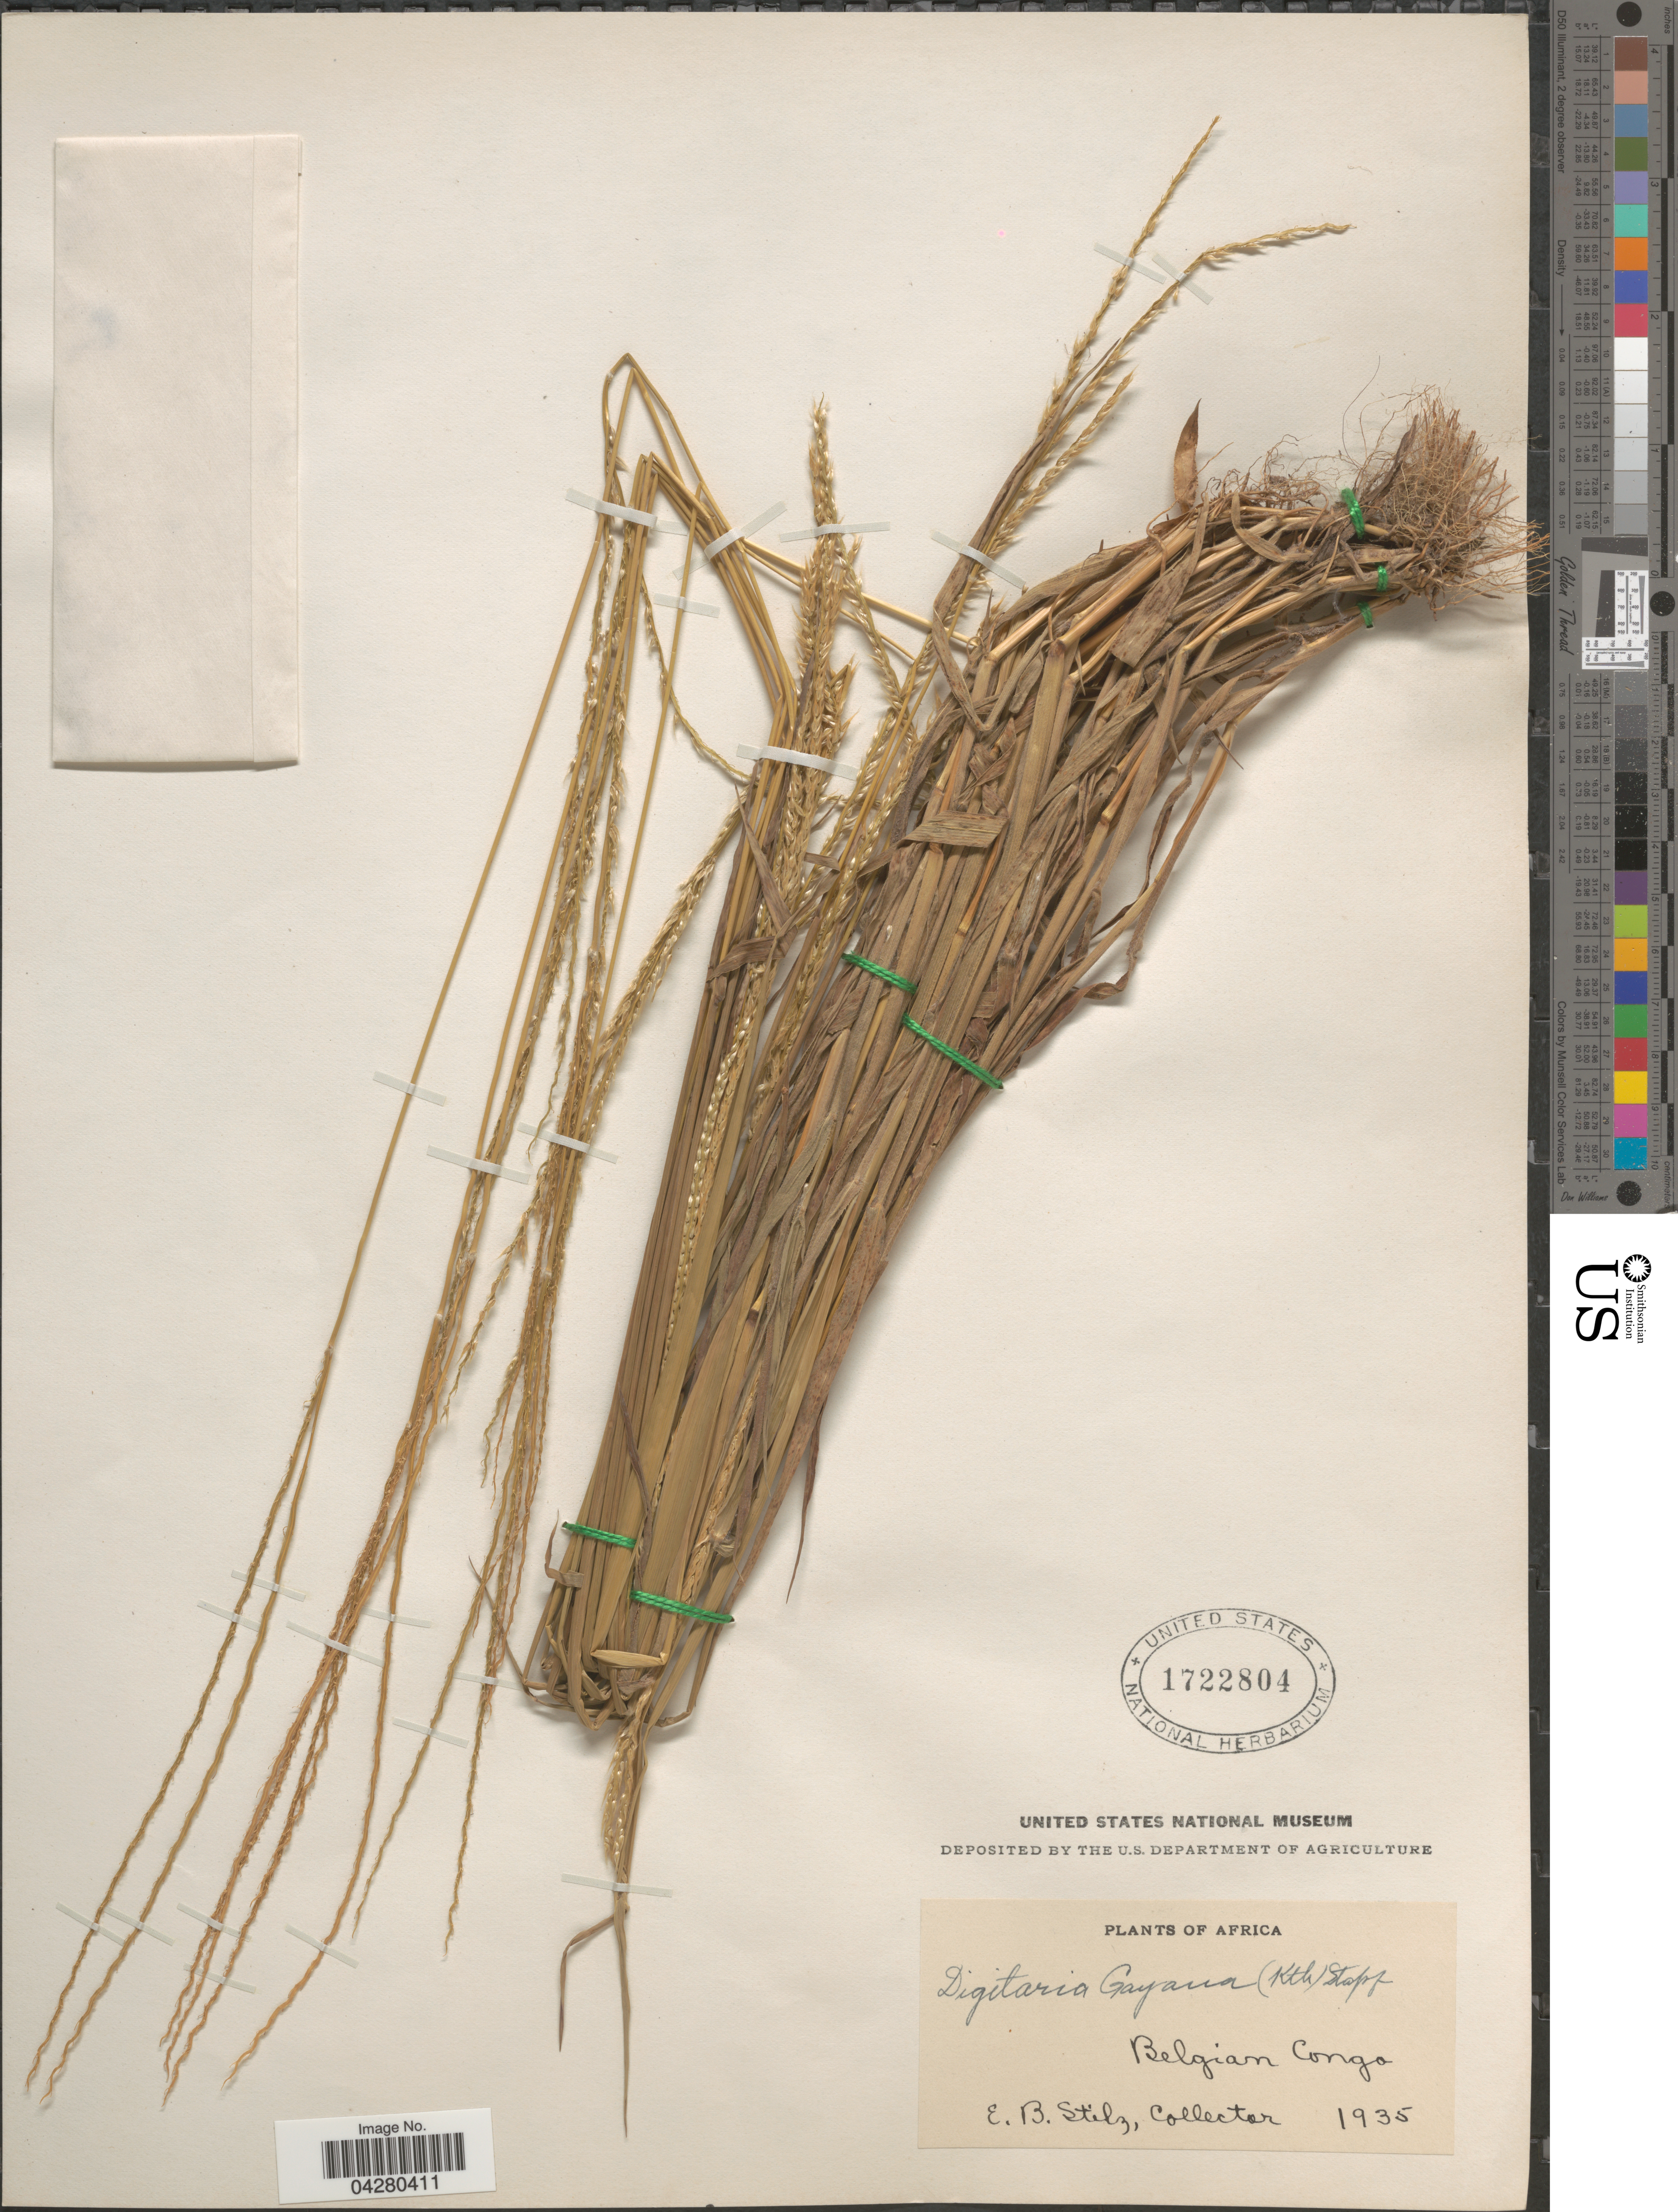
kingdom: Plantae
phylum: Tracheophyta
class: Liliopsida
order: Poales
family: Poaceae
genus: Digitaria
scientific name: Digitaria gayana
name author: (Kunth) Stapf ex A. Chev.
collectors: E. Stilz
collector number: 1935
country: Congo, Democratic Republic of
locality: Belgian Congo.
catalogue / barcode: US 1722804